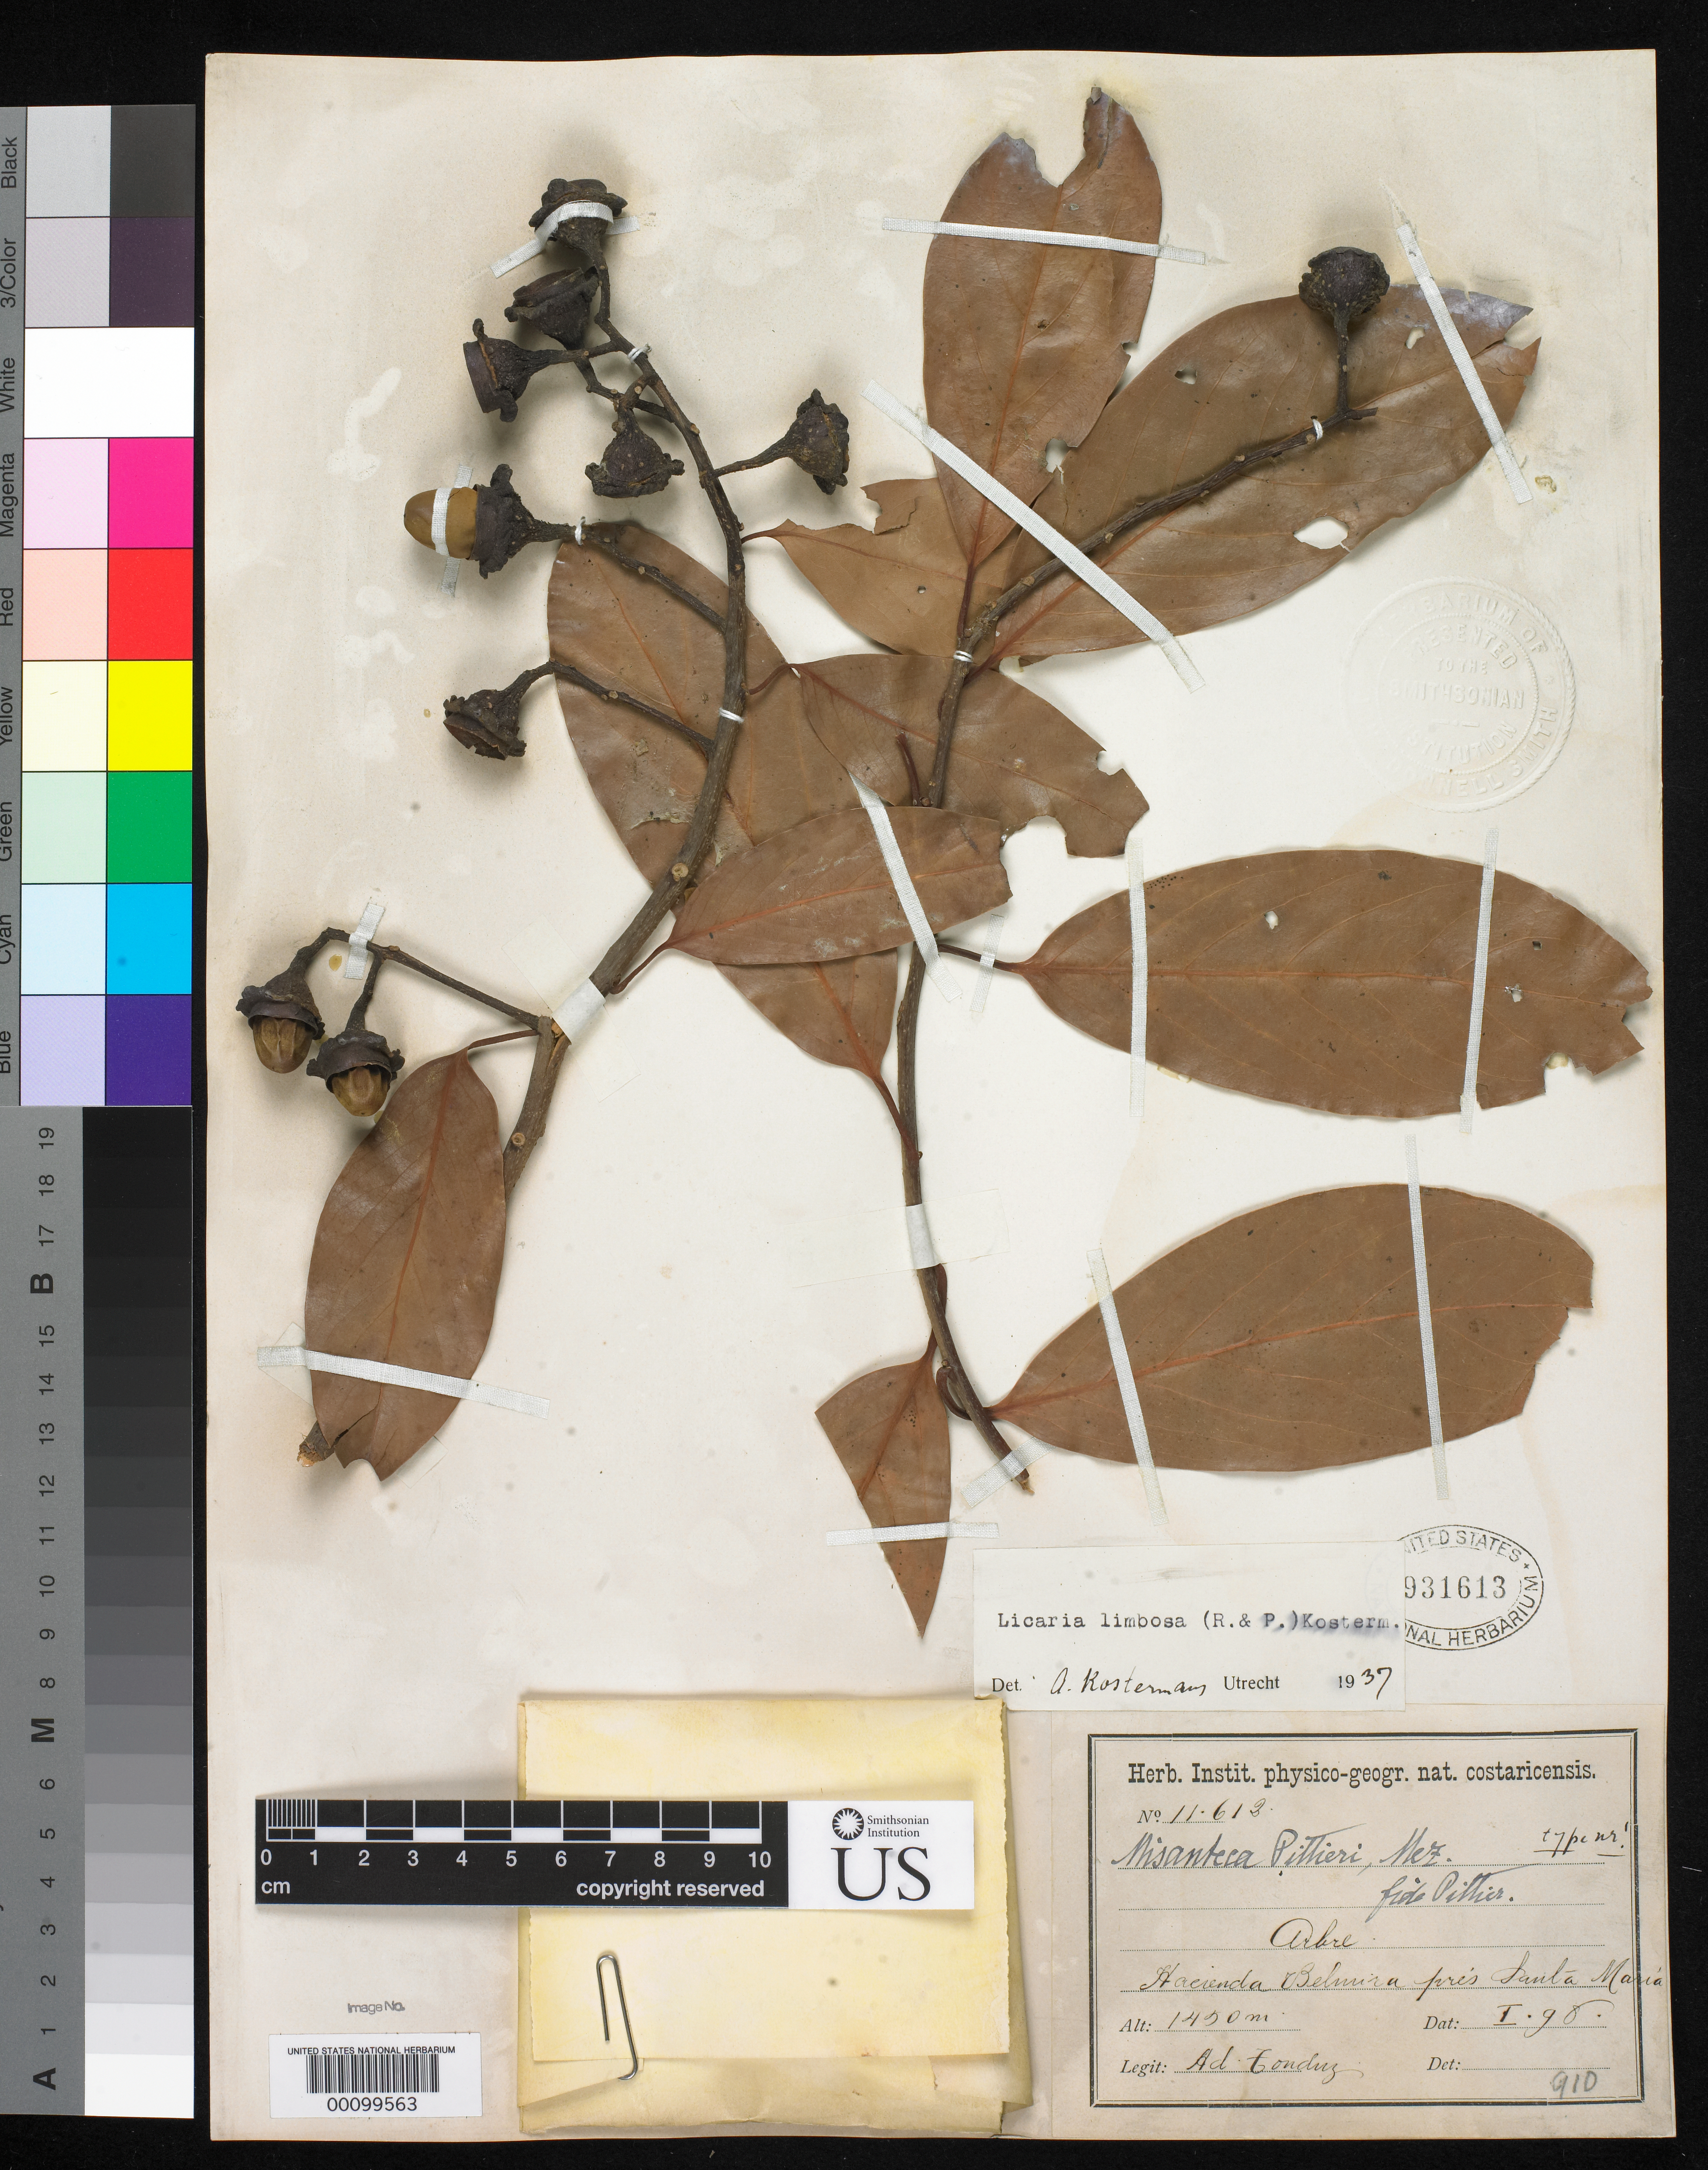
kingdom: Plantae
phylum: Tracheophyta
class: Magnoliopsida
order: Laurales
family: Lauraceae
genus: Misanteca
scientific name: Misanteca pittieri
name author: Mez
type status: Isotype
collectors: A. Tonduz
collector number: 11612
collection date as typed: Jan 1898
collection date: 1898-01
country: Costa Rica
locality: Hacienda Belmira, near Santa Maria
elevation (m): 1450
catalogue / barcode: US 931613